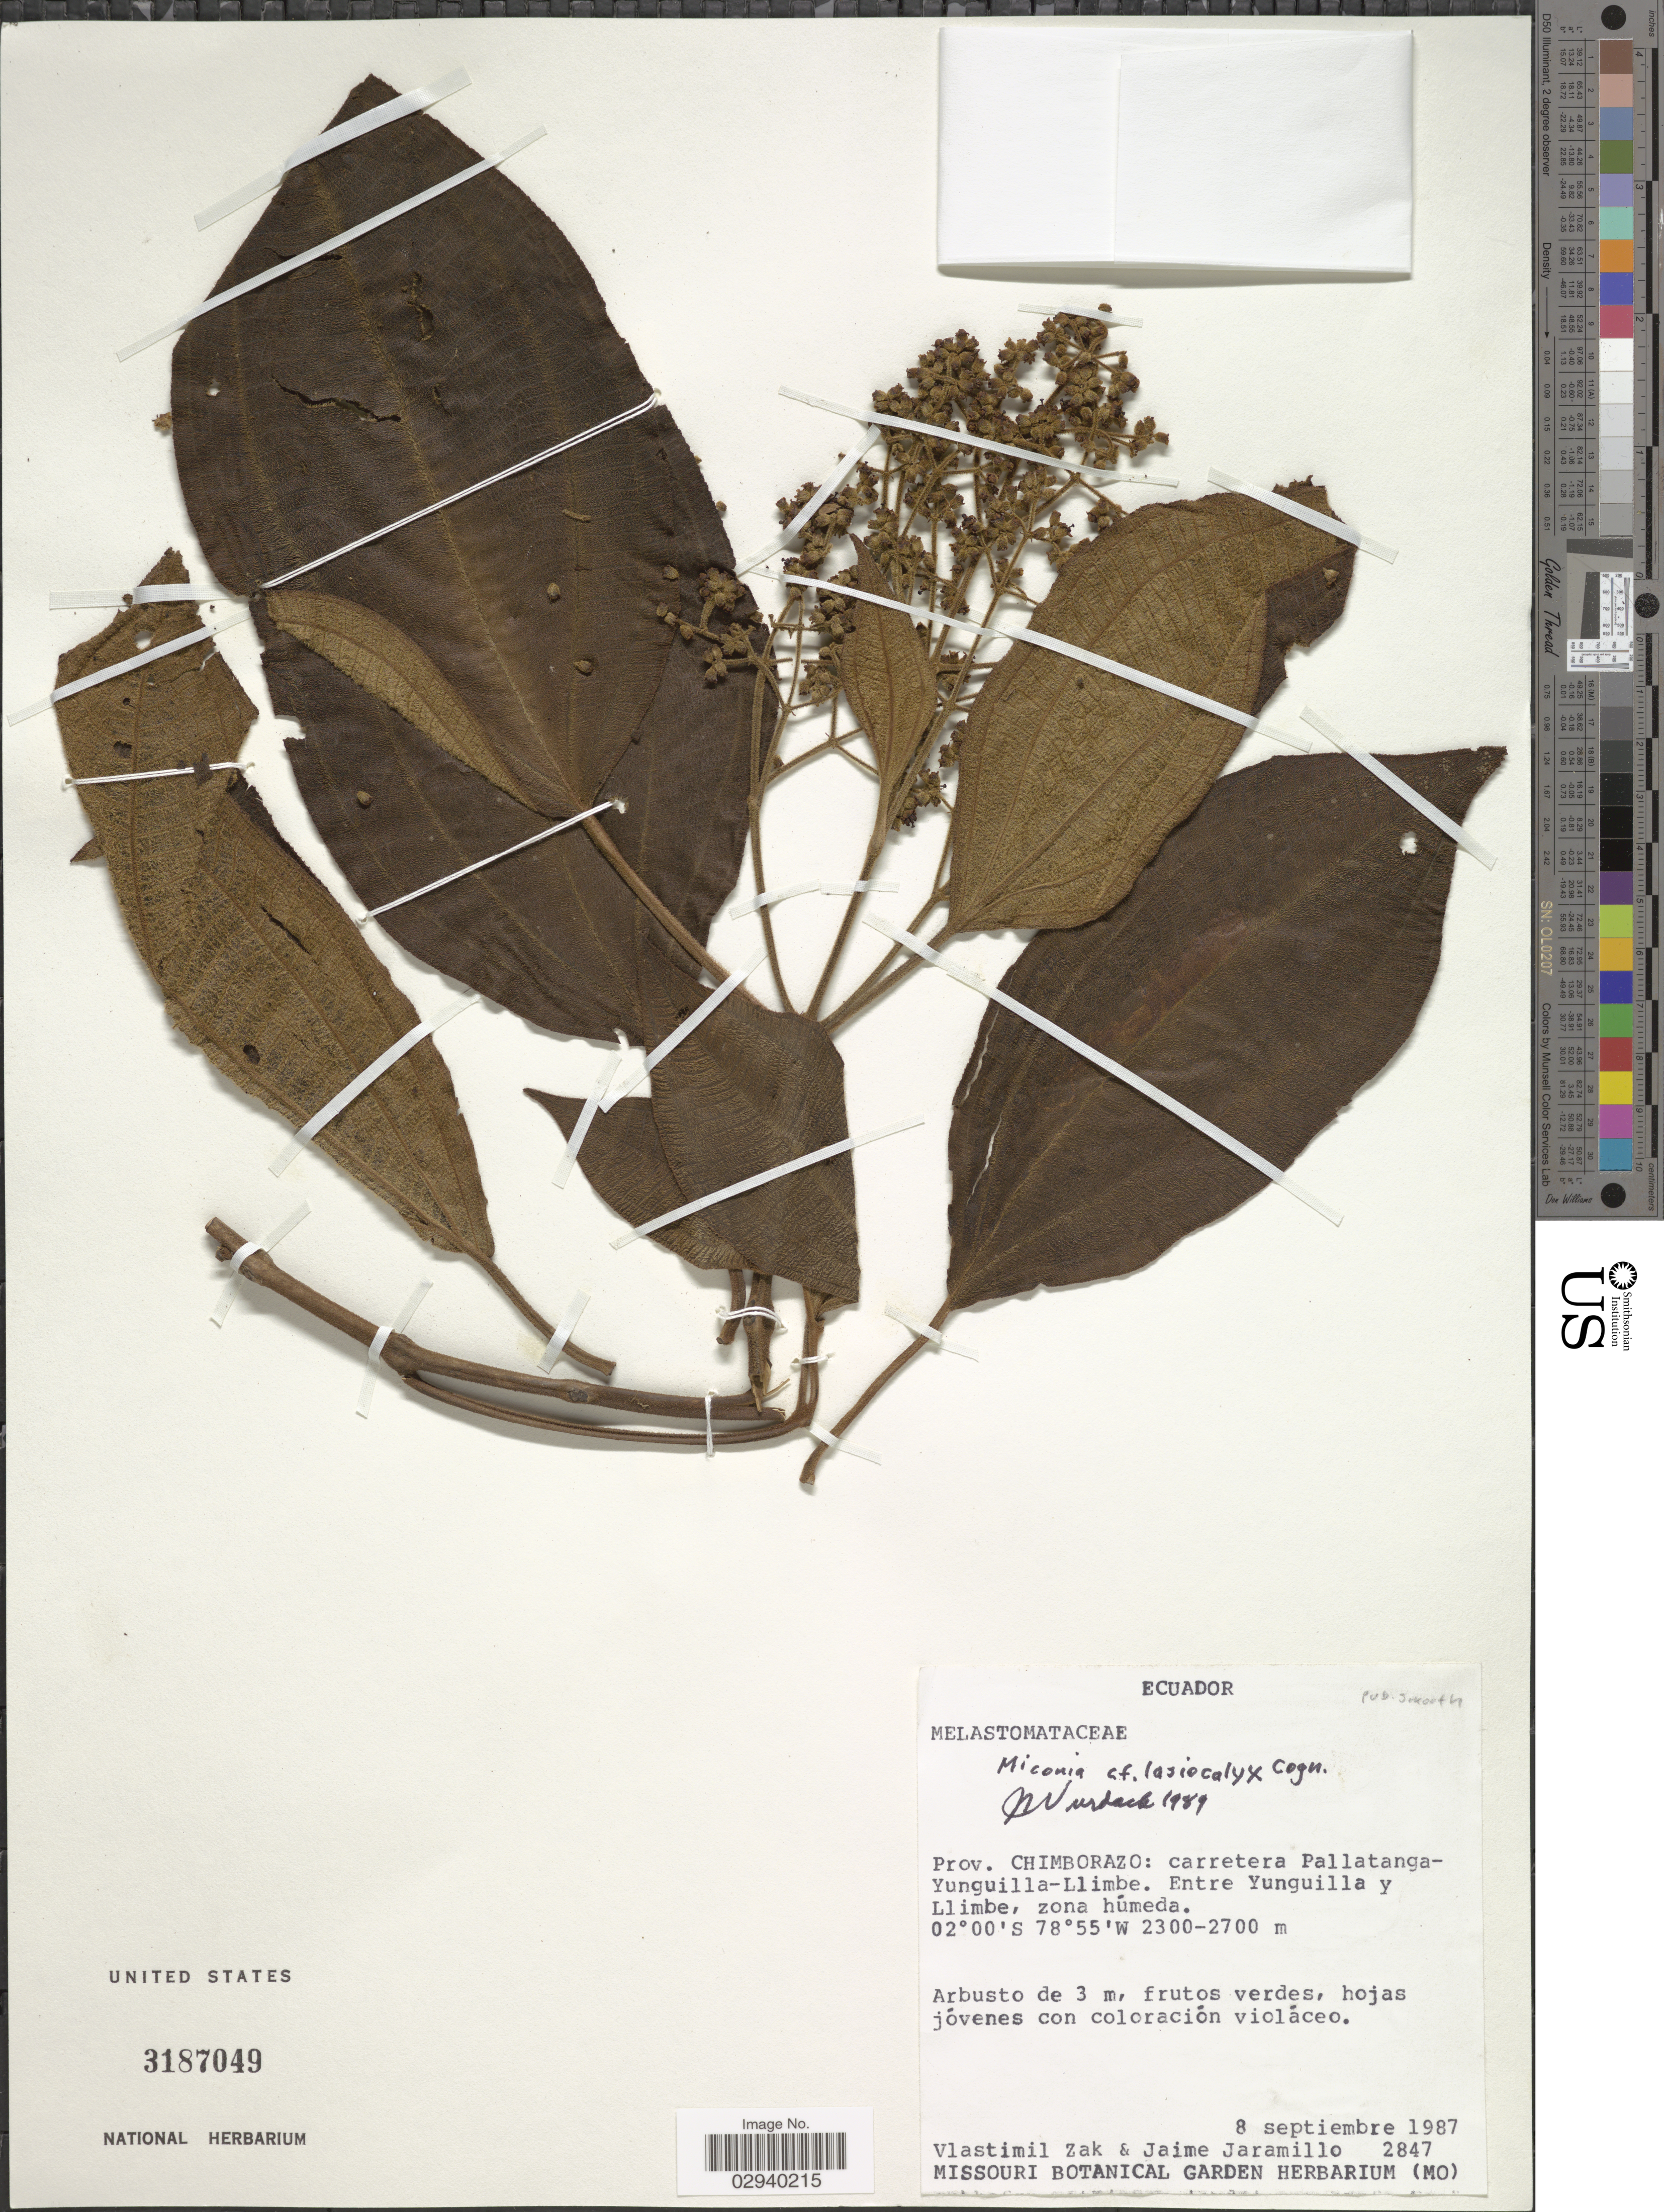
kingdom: Plantae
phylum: Tracheophyta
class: Magnoliopsida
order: Myrtales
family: Melastomataceae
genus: Miconia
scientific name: Miconia lasiocalyx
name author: Cogn.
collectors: V. Zak & J. Jaramillo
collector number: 2847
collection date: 1987-09-08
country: Ecuador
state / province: Chimborazo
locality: Carretera Pallatanga-Yunguilla-Llimbe. Entre Yunguilla y Llimbe.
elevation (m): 2300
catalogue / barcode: US 3187049